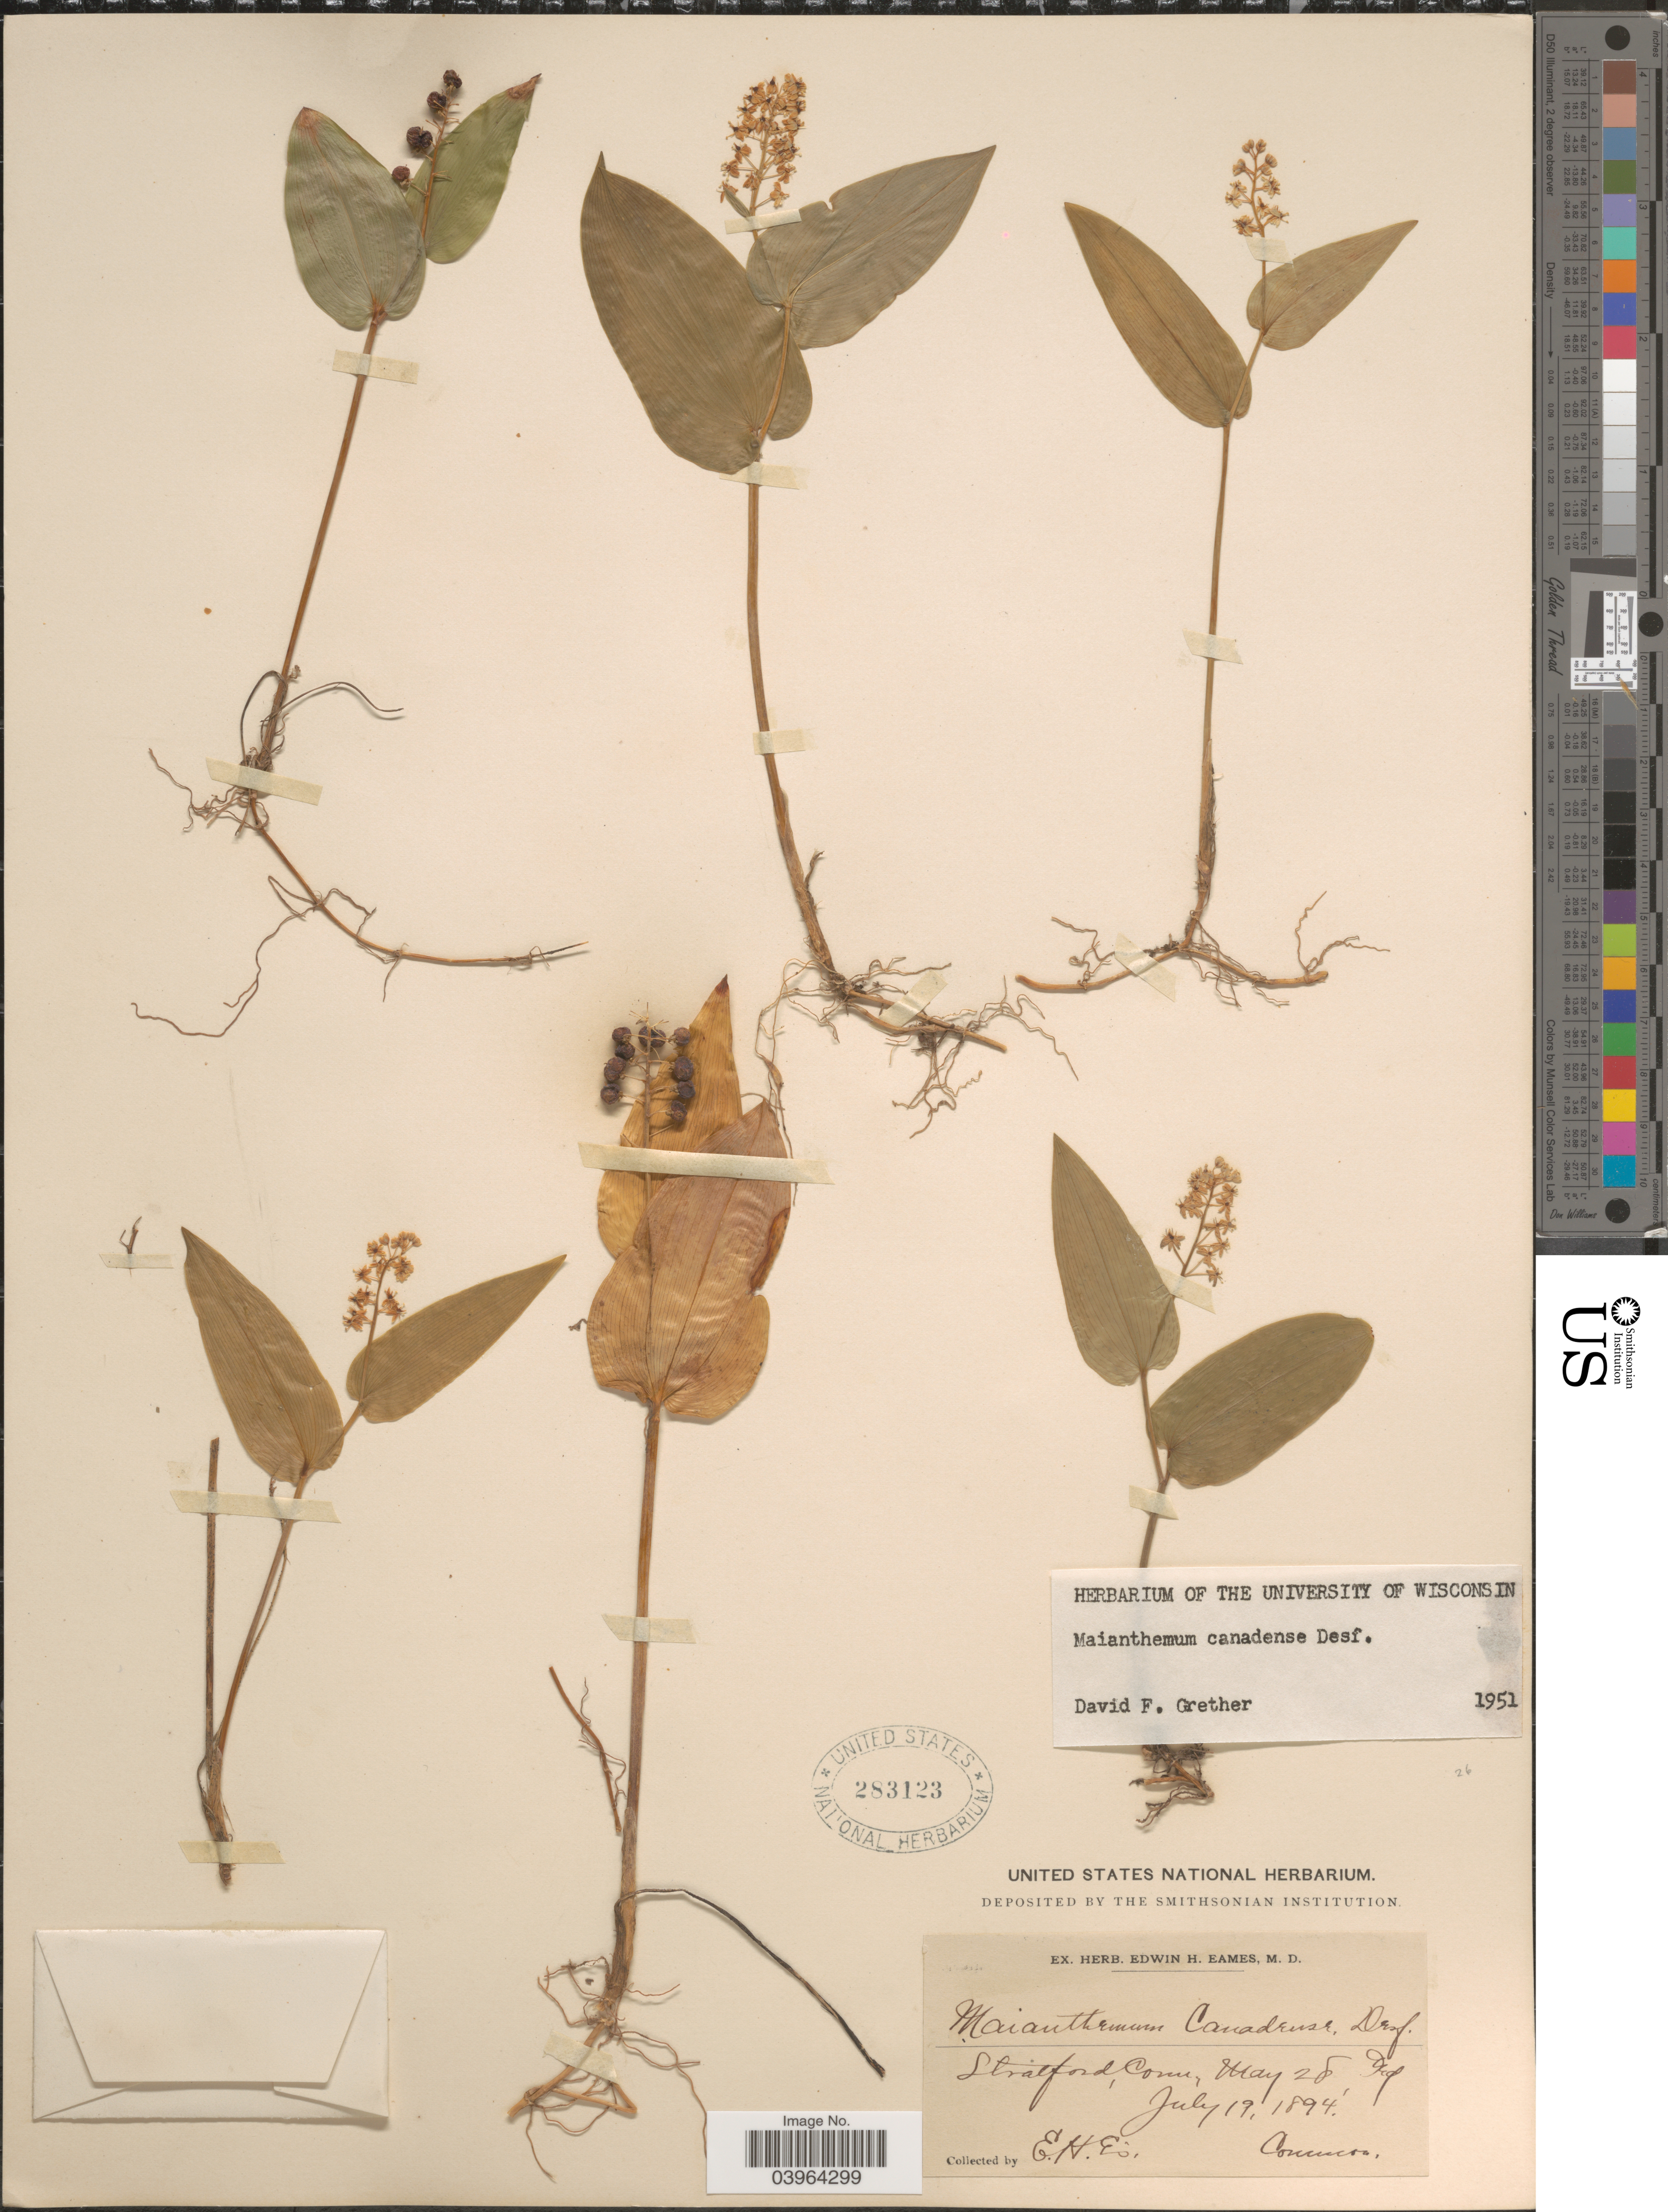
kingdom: Plantae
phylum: Tracheophyta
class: Liliopsida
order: Asparagales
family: Asparagaceae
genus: Maianthemum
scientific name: Maianthemum canadense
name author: Desf.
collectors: E. H. Eames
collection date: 1894-05-25/1894-07-19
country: United States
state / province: Connecticut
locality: Stratford.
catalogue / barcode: US 283123